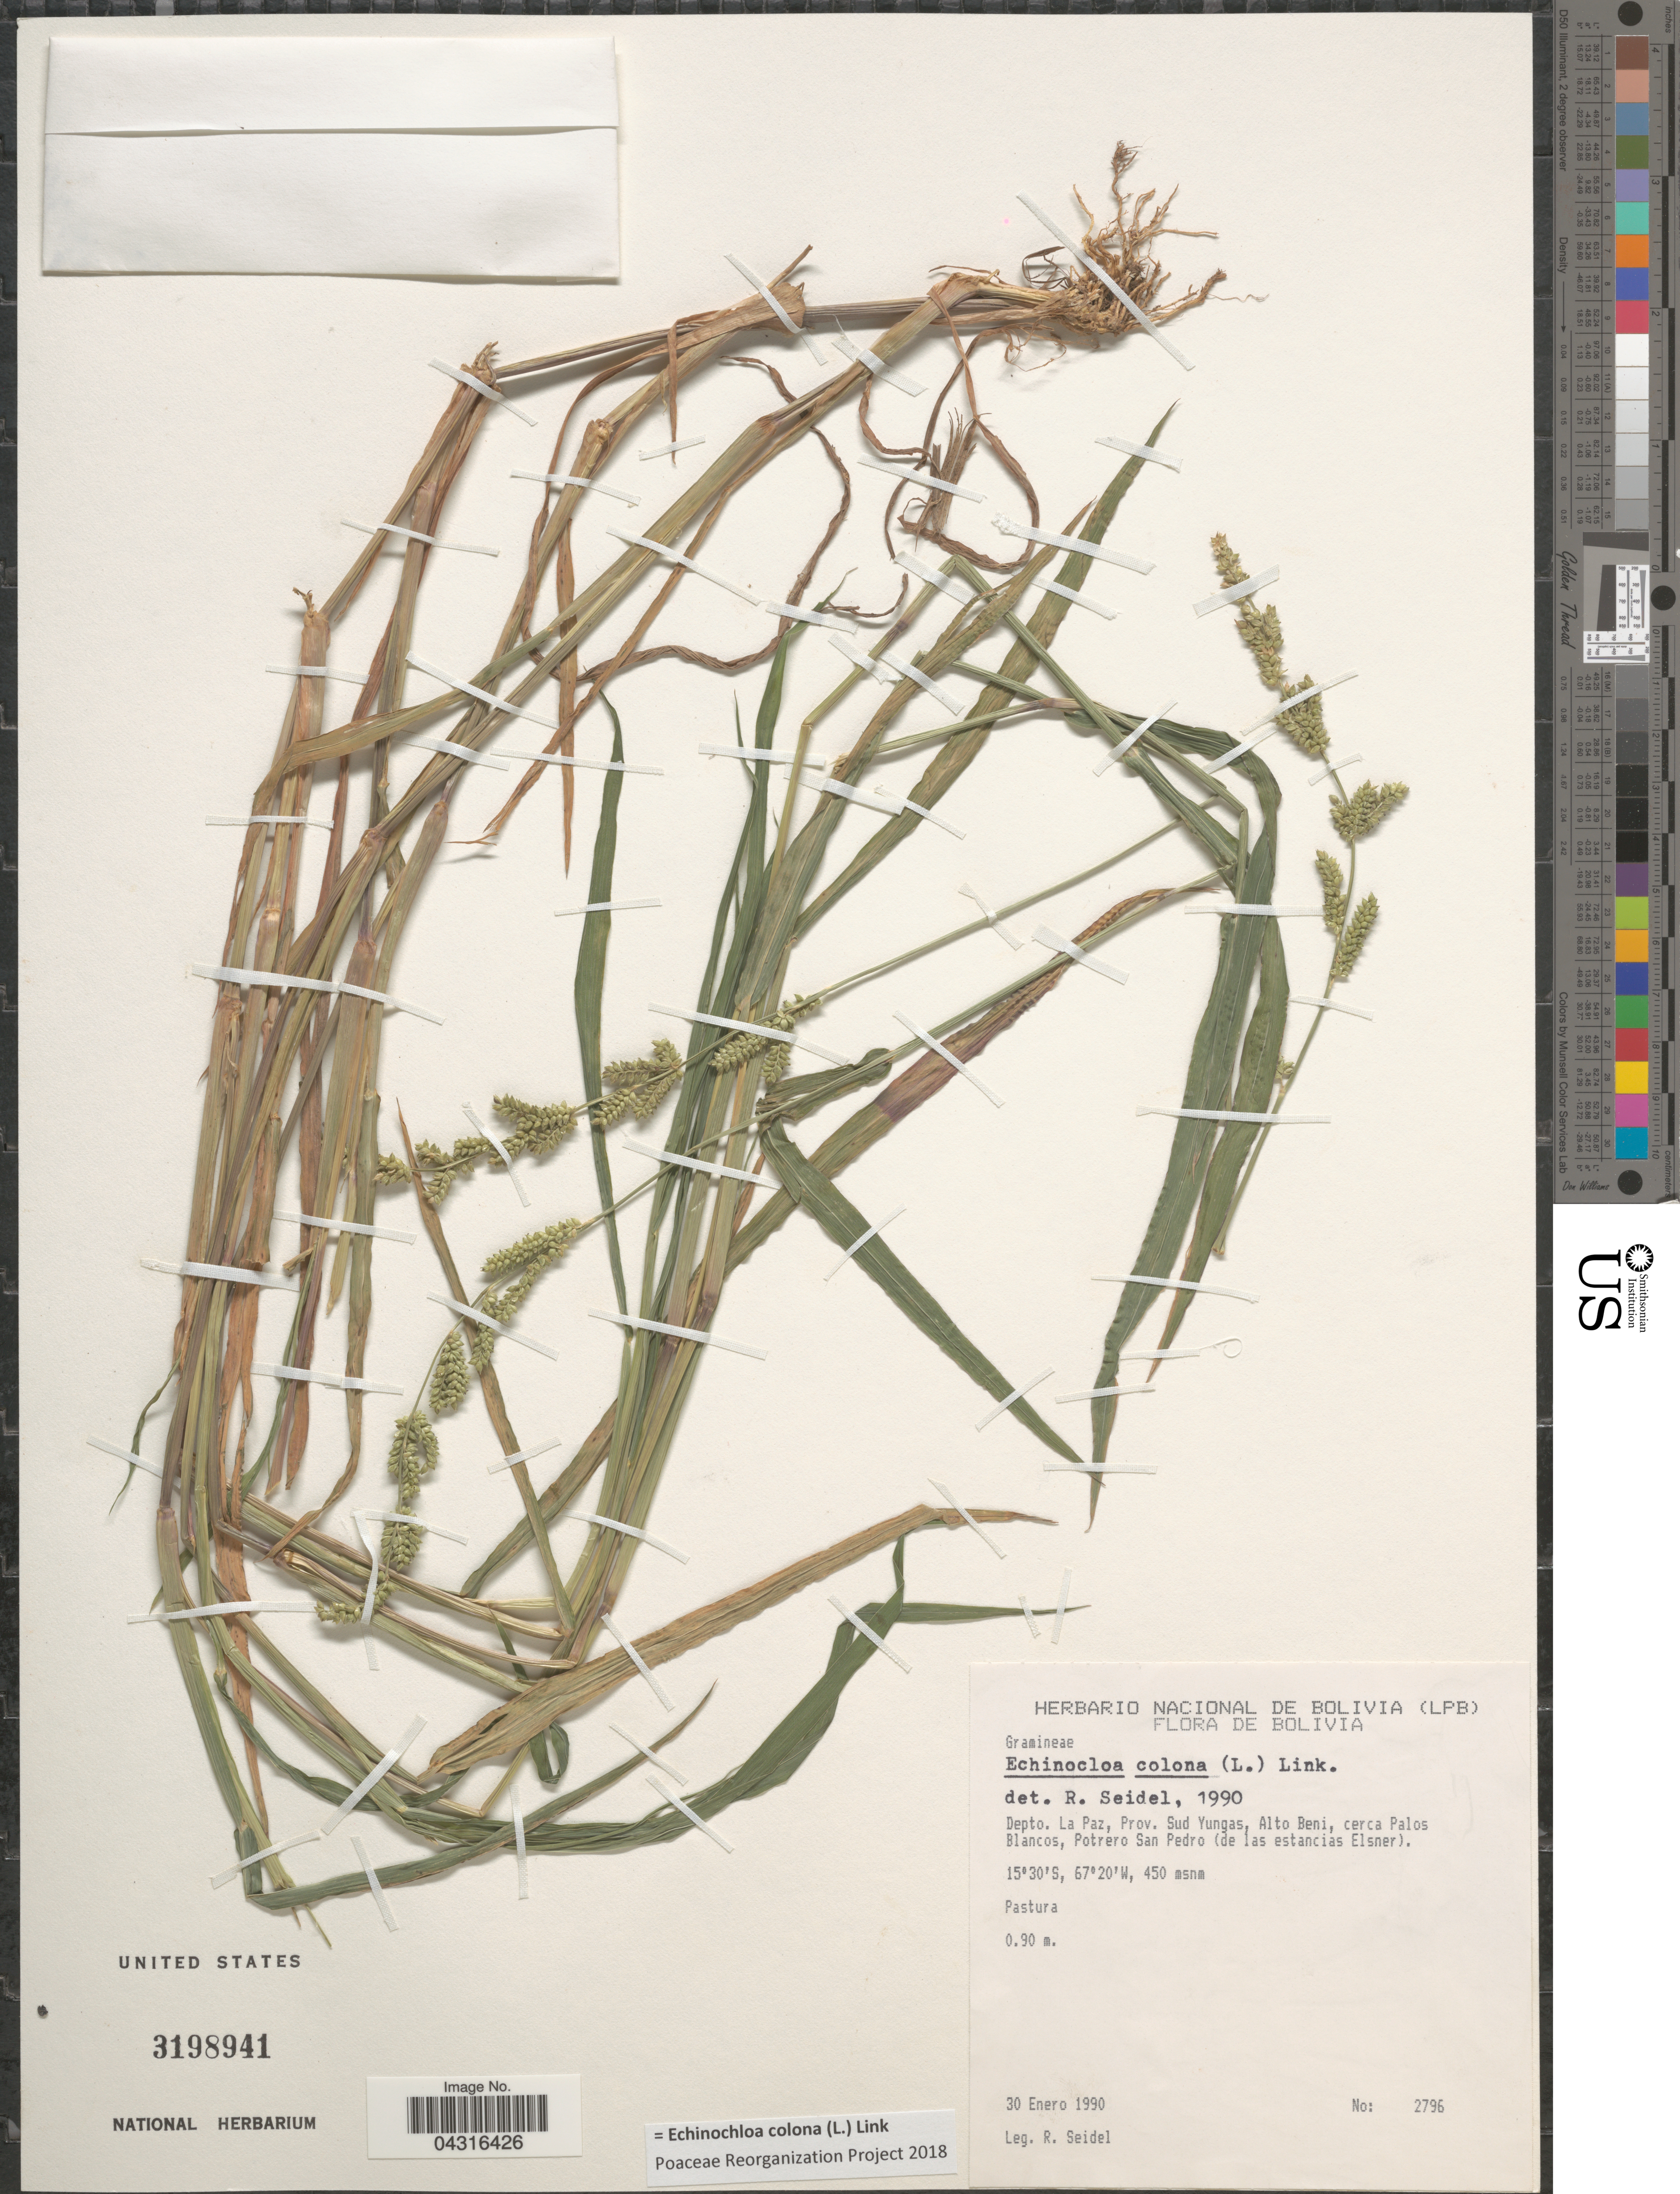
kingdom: Plantae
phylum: Tracheophyta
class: Liliopsida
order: Poales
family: Poaceae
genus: Echinochloa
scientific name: Echinochloa colona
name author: (L.) Link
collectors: R. Seidel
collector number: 2796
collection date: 1990-01-30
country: Bolivia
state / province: La Paz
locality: Depto. La Paz, Prov. Sud Yungas, Alto Beni, cerca Palos Blancos, Potrero San Pedro (de las estancias Elsner).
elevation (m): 450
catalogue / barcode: US 3198941